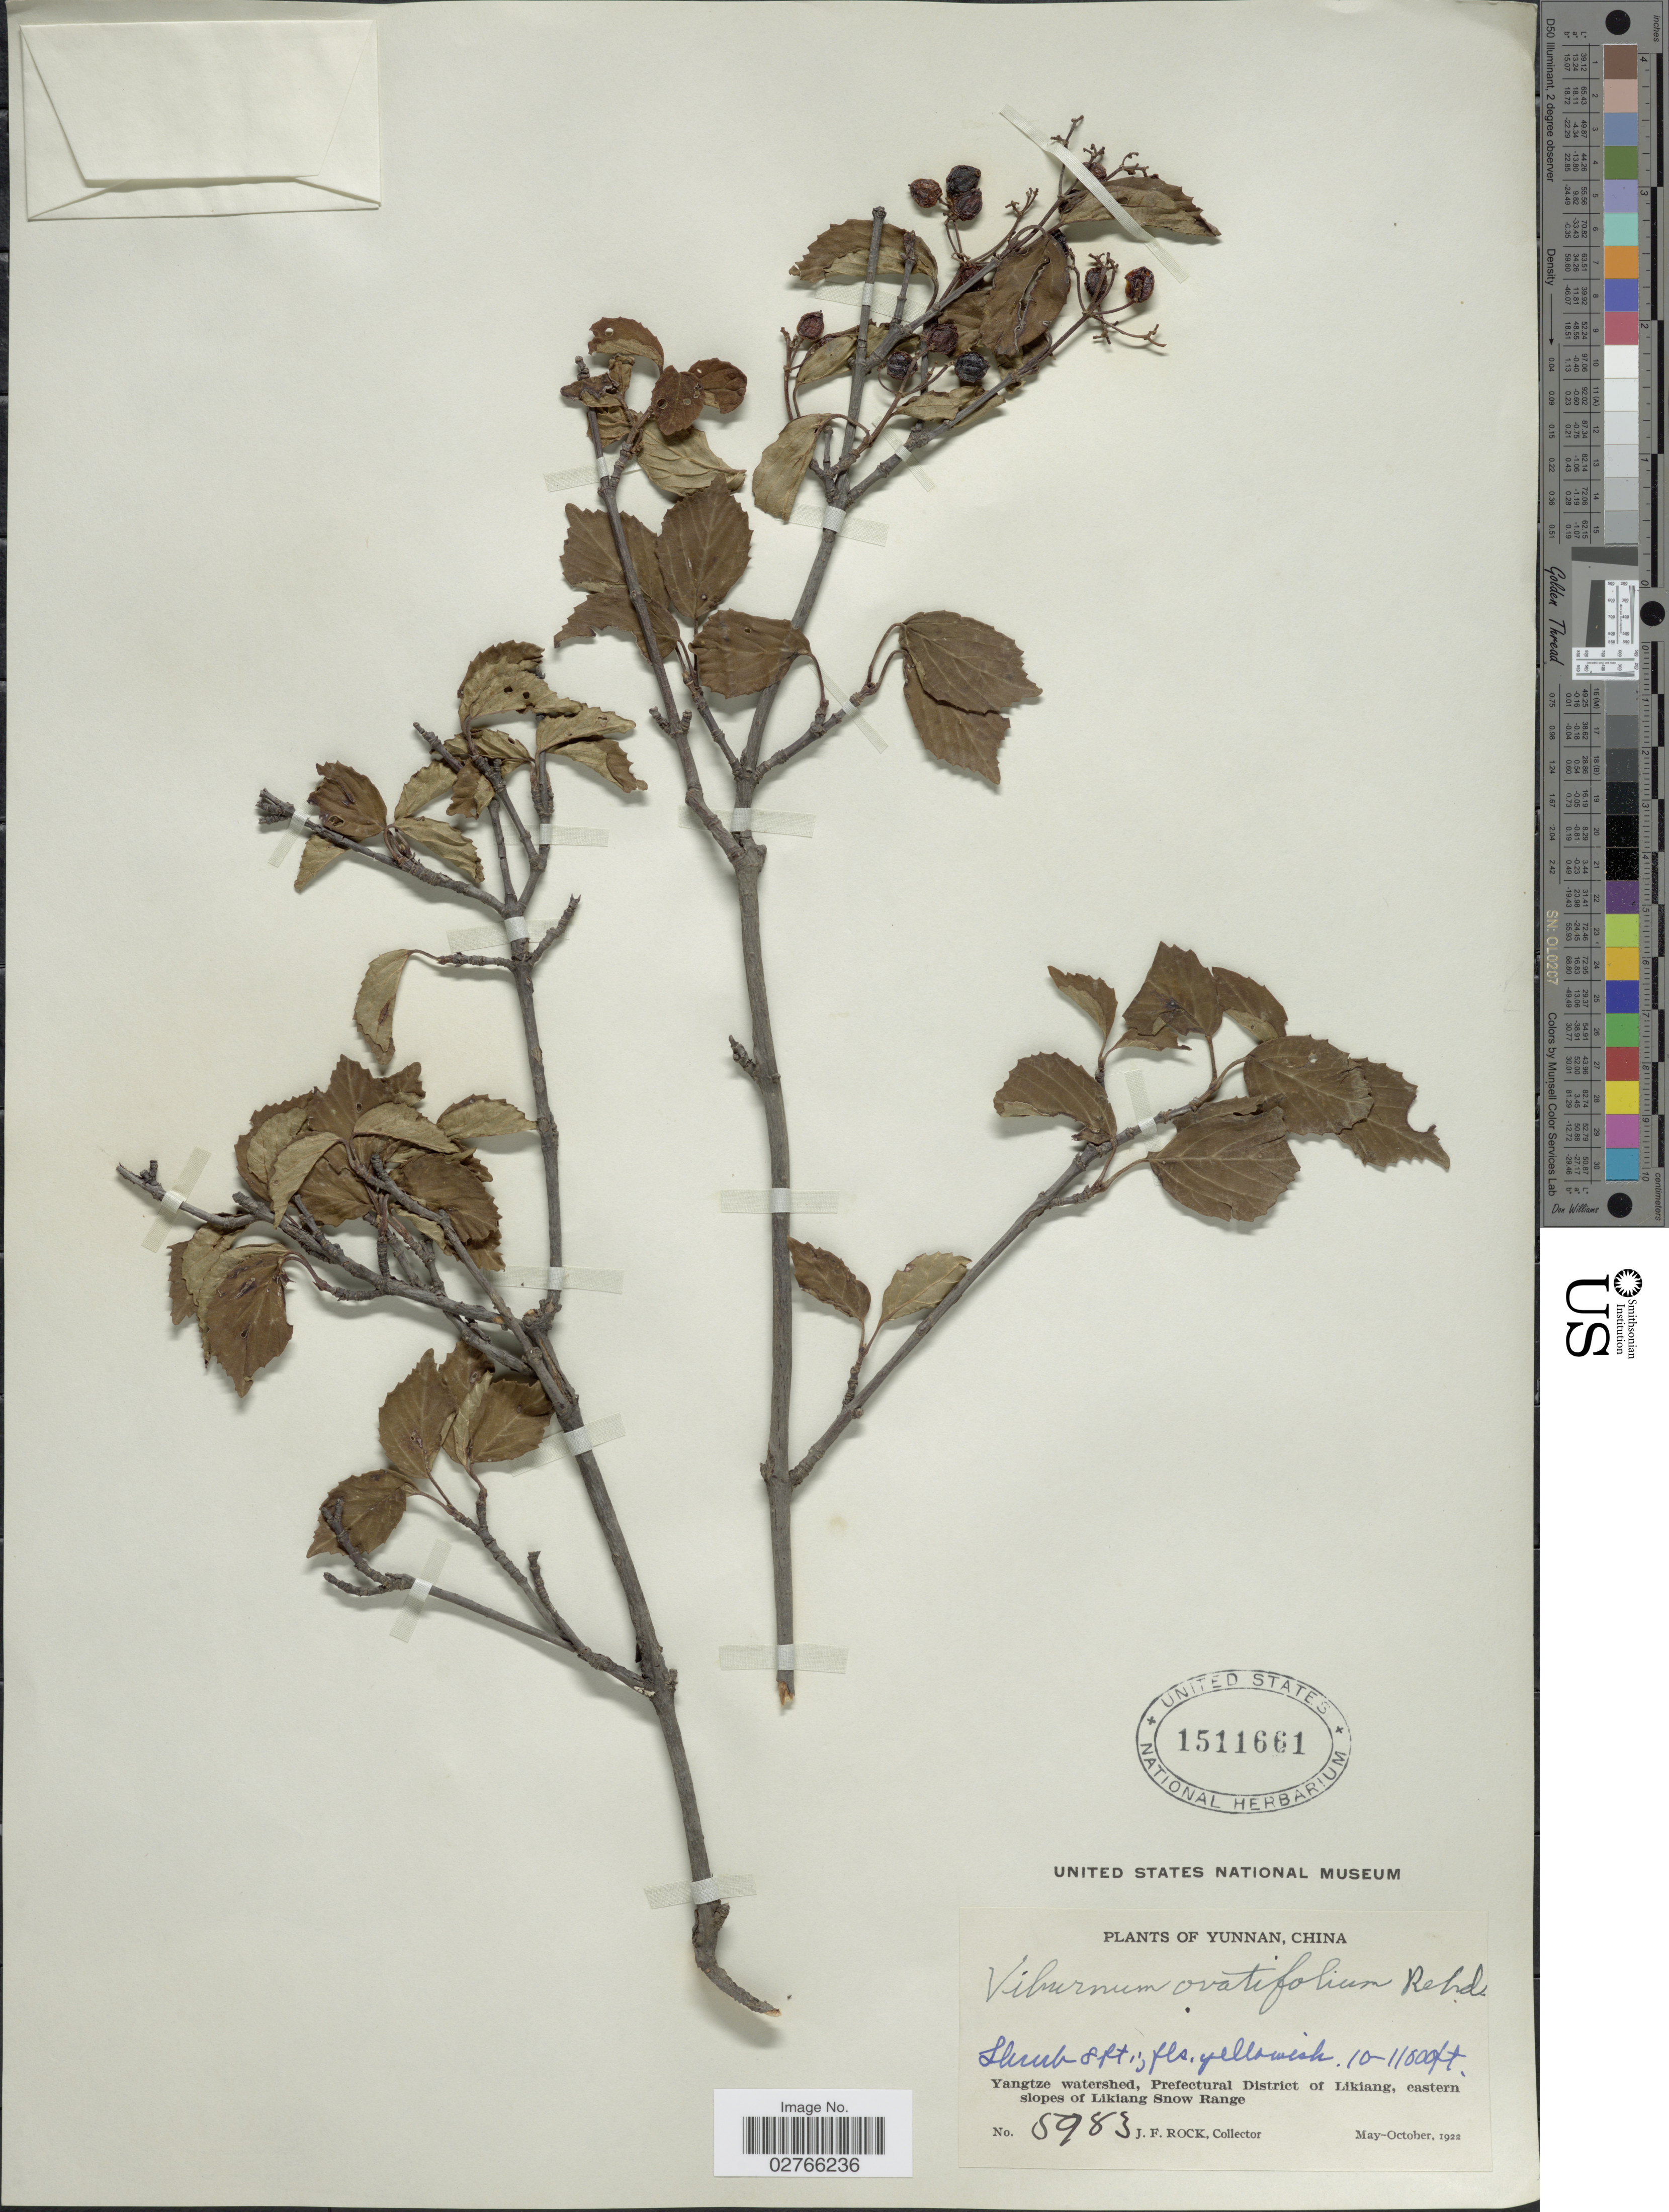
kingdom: Plantae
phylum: Tracheophyta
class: Magnoliopsida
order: Dipsacales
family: Viburnaceae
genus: Viburnum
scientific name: Viburnum ovatifolium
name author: Rehder in Sarg.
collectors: J. Rock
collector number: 5983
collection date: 1922-05/1922-10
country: China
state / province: Yunnan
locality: Yangtze watershed, Prefectural District of Likiang, eastern slopes of Likiang Snow Range.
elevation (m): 3048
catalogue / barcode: US 1511661